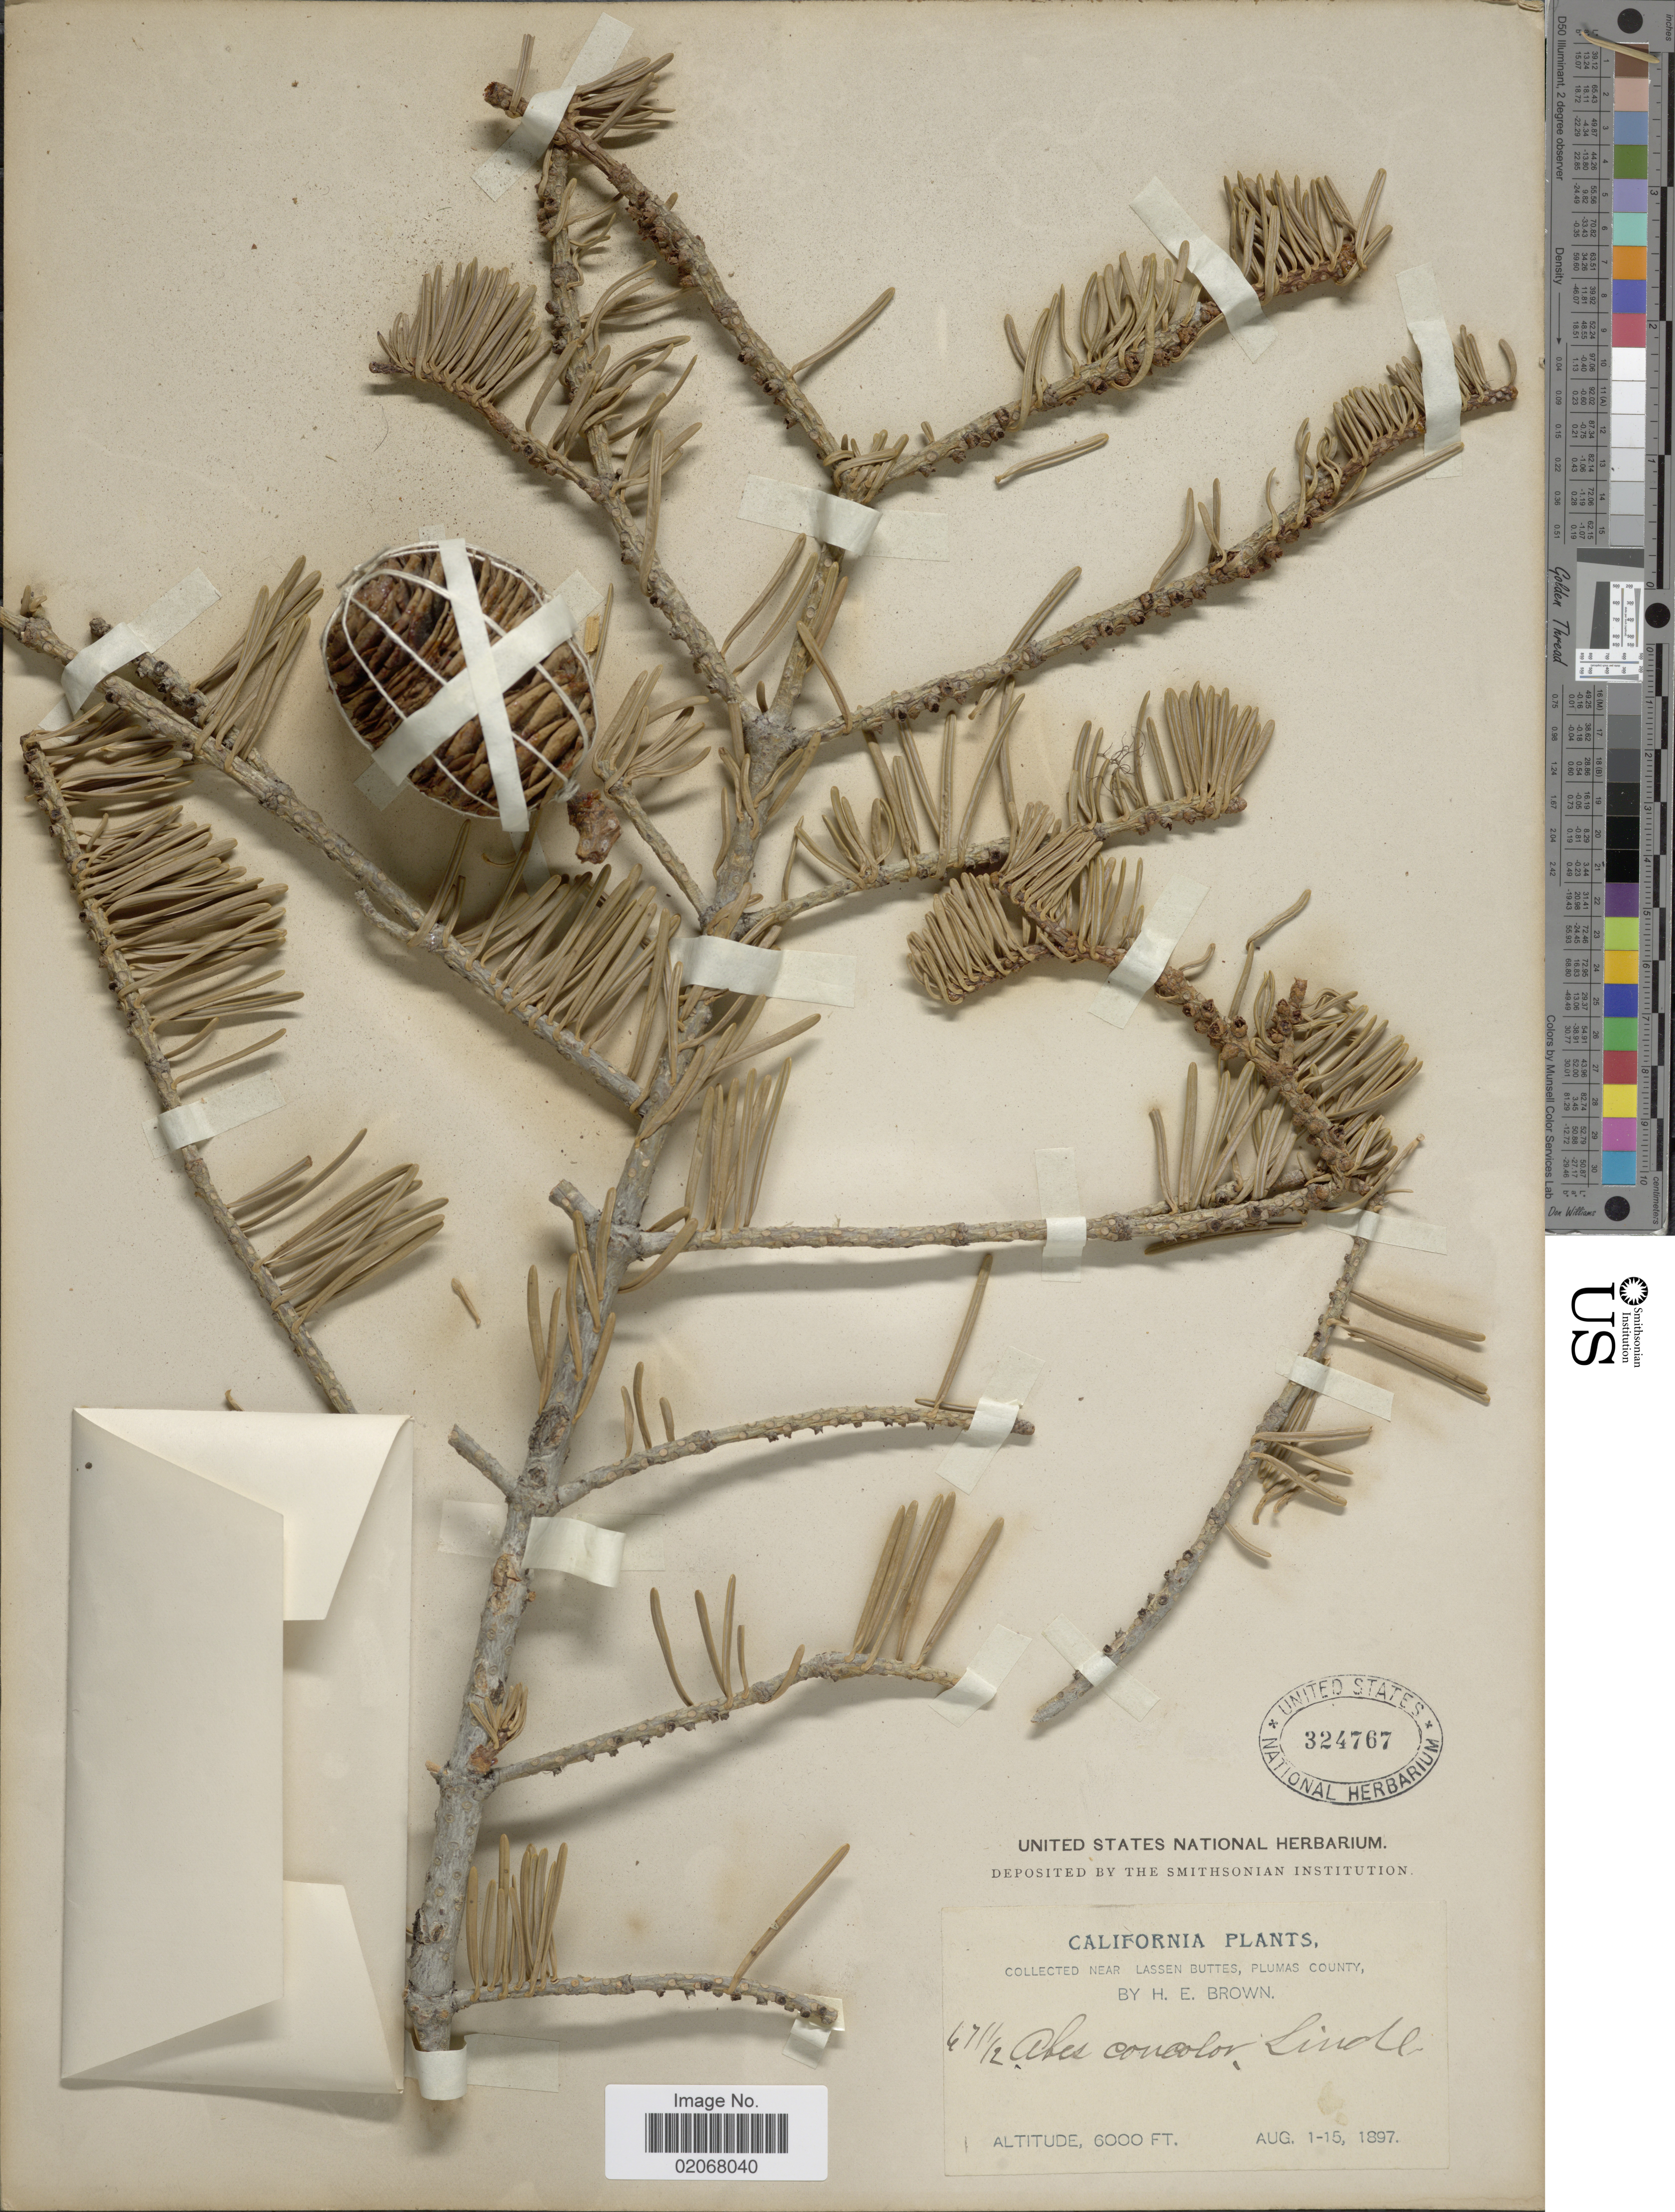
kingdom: Plantae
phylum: Tracheophyta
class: Pinopsida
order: Pinales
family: Pinaceae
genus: Abies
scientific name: Abies concolor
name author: (Gordon & Glend.) Lindl. ex Hildebr.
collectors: H. E. Brown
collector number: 671 1/2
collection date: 1897-08-01/1897-08-15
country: United States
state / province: California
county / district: Plumas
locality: Near lassen Buttes, Plumas County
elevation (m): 1829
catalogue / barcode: US 324767